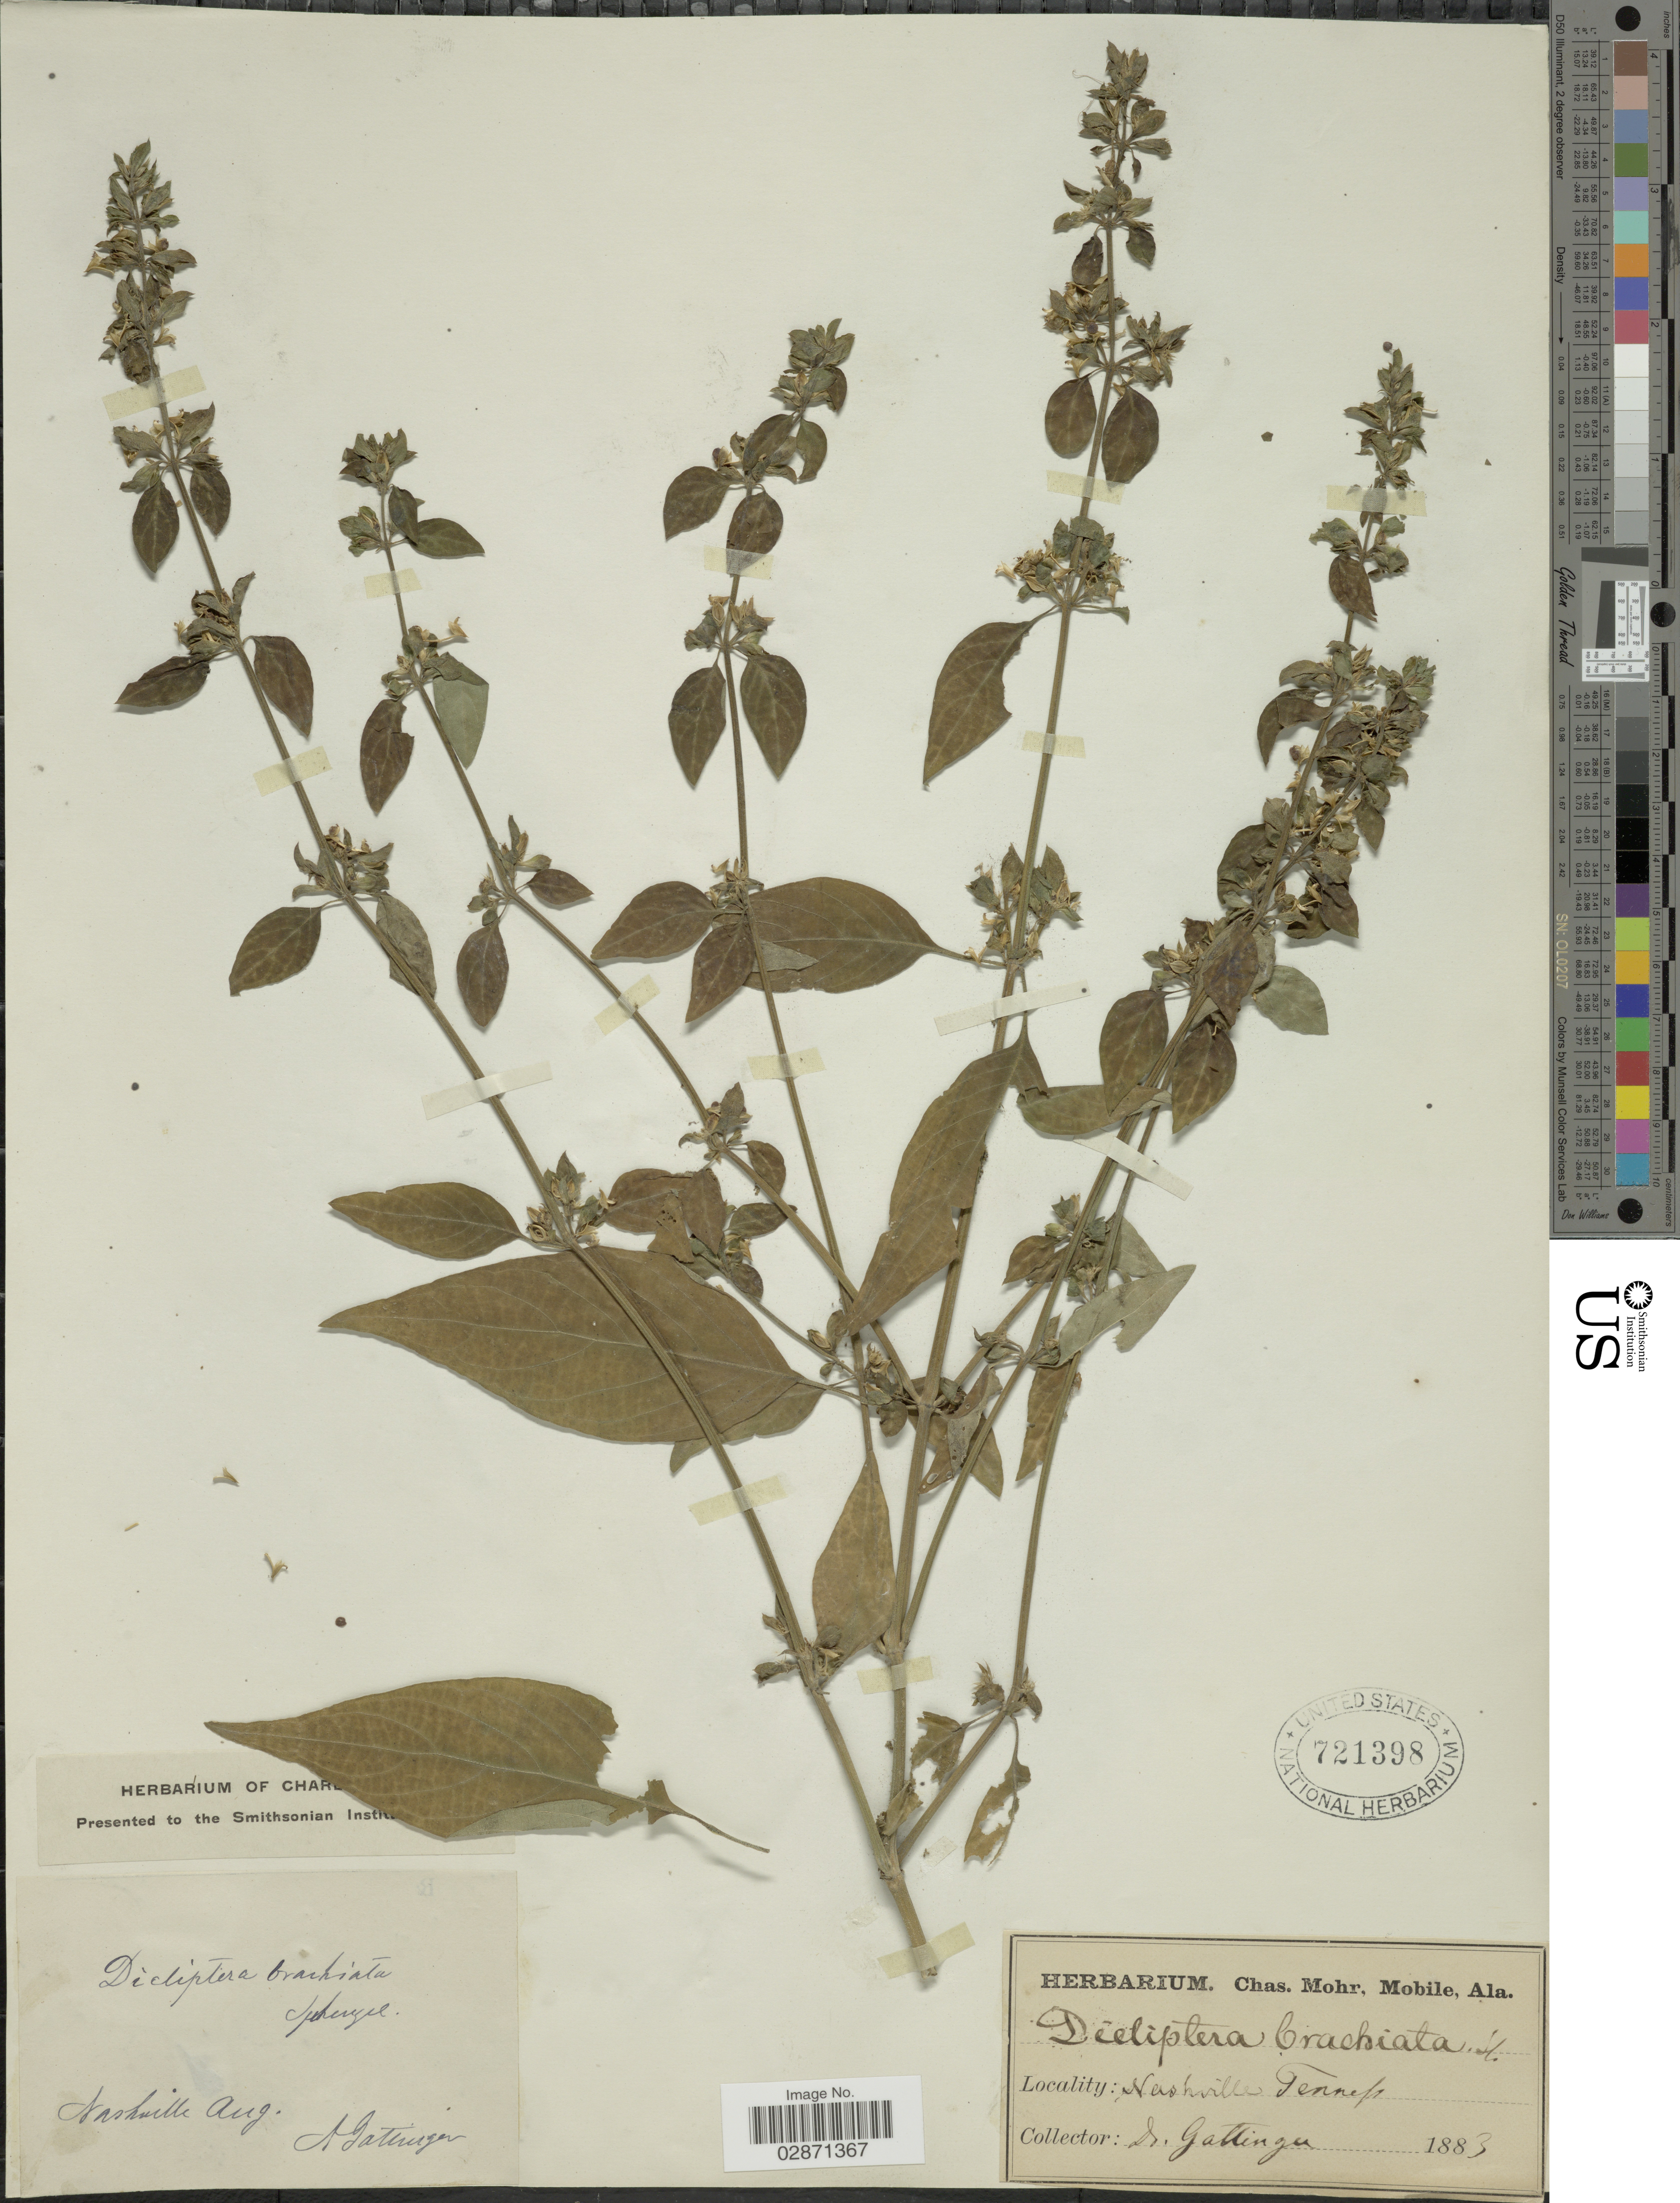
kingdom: Plantae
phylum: Tracheophyta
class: Magnoliopsida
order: Lamiales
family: Acanthaceae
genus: Dicliptera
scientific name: Dicliptera brachiata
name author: (Pursh) Spreng.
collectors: A. Gattinger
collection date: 1883-08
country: United States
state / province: Tennessee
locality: Nashville.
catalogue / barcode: US 721398